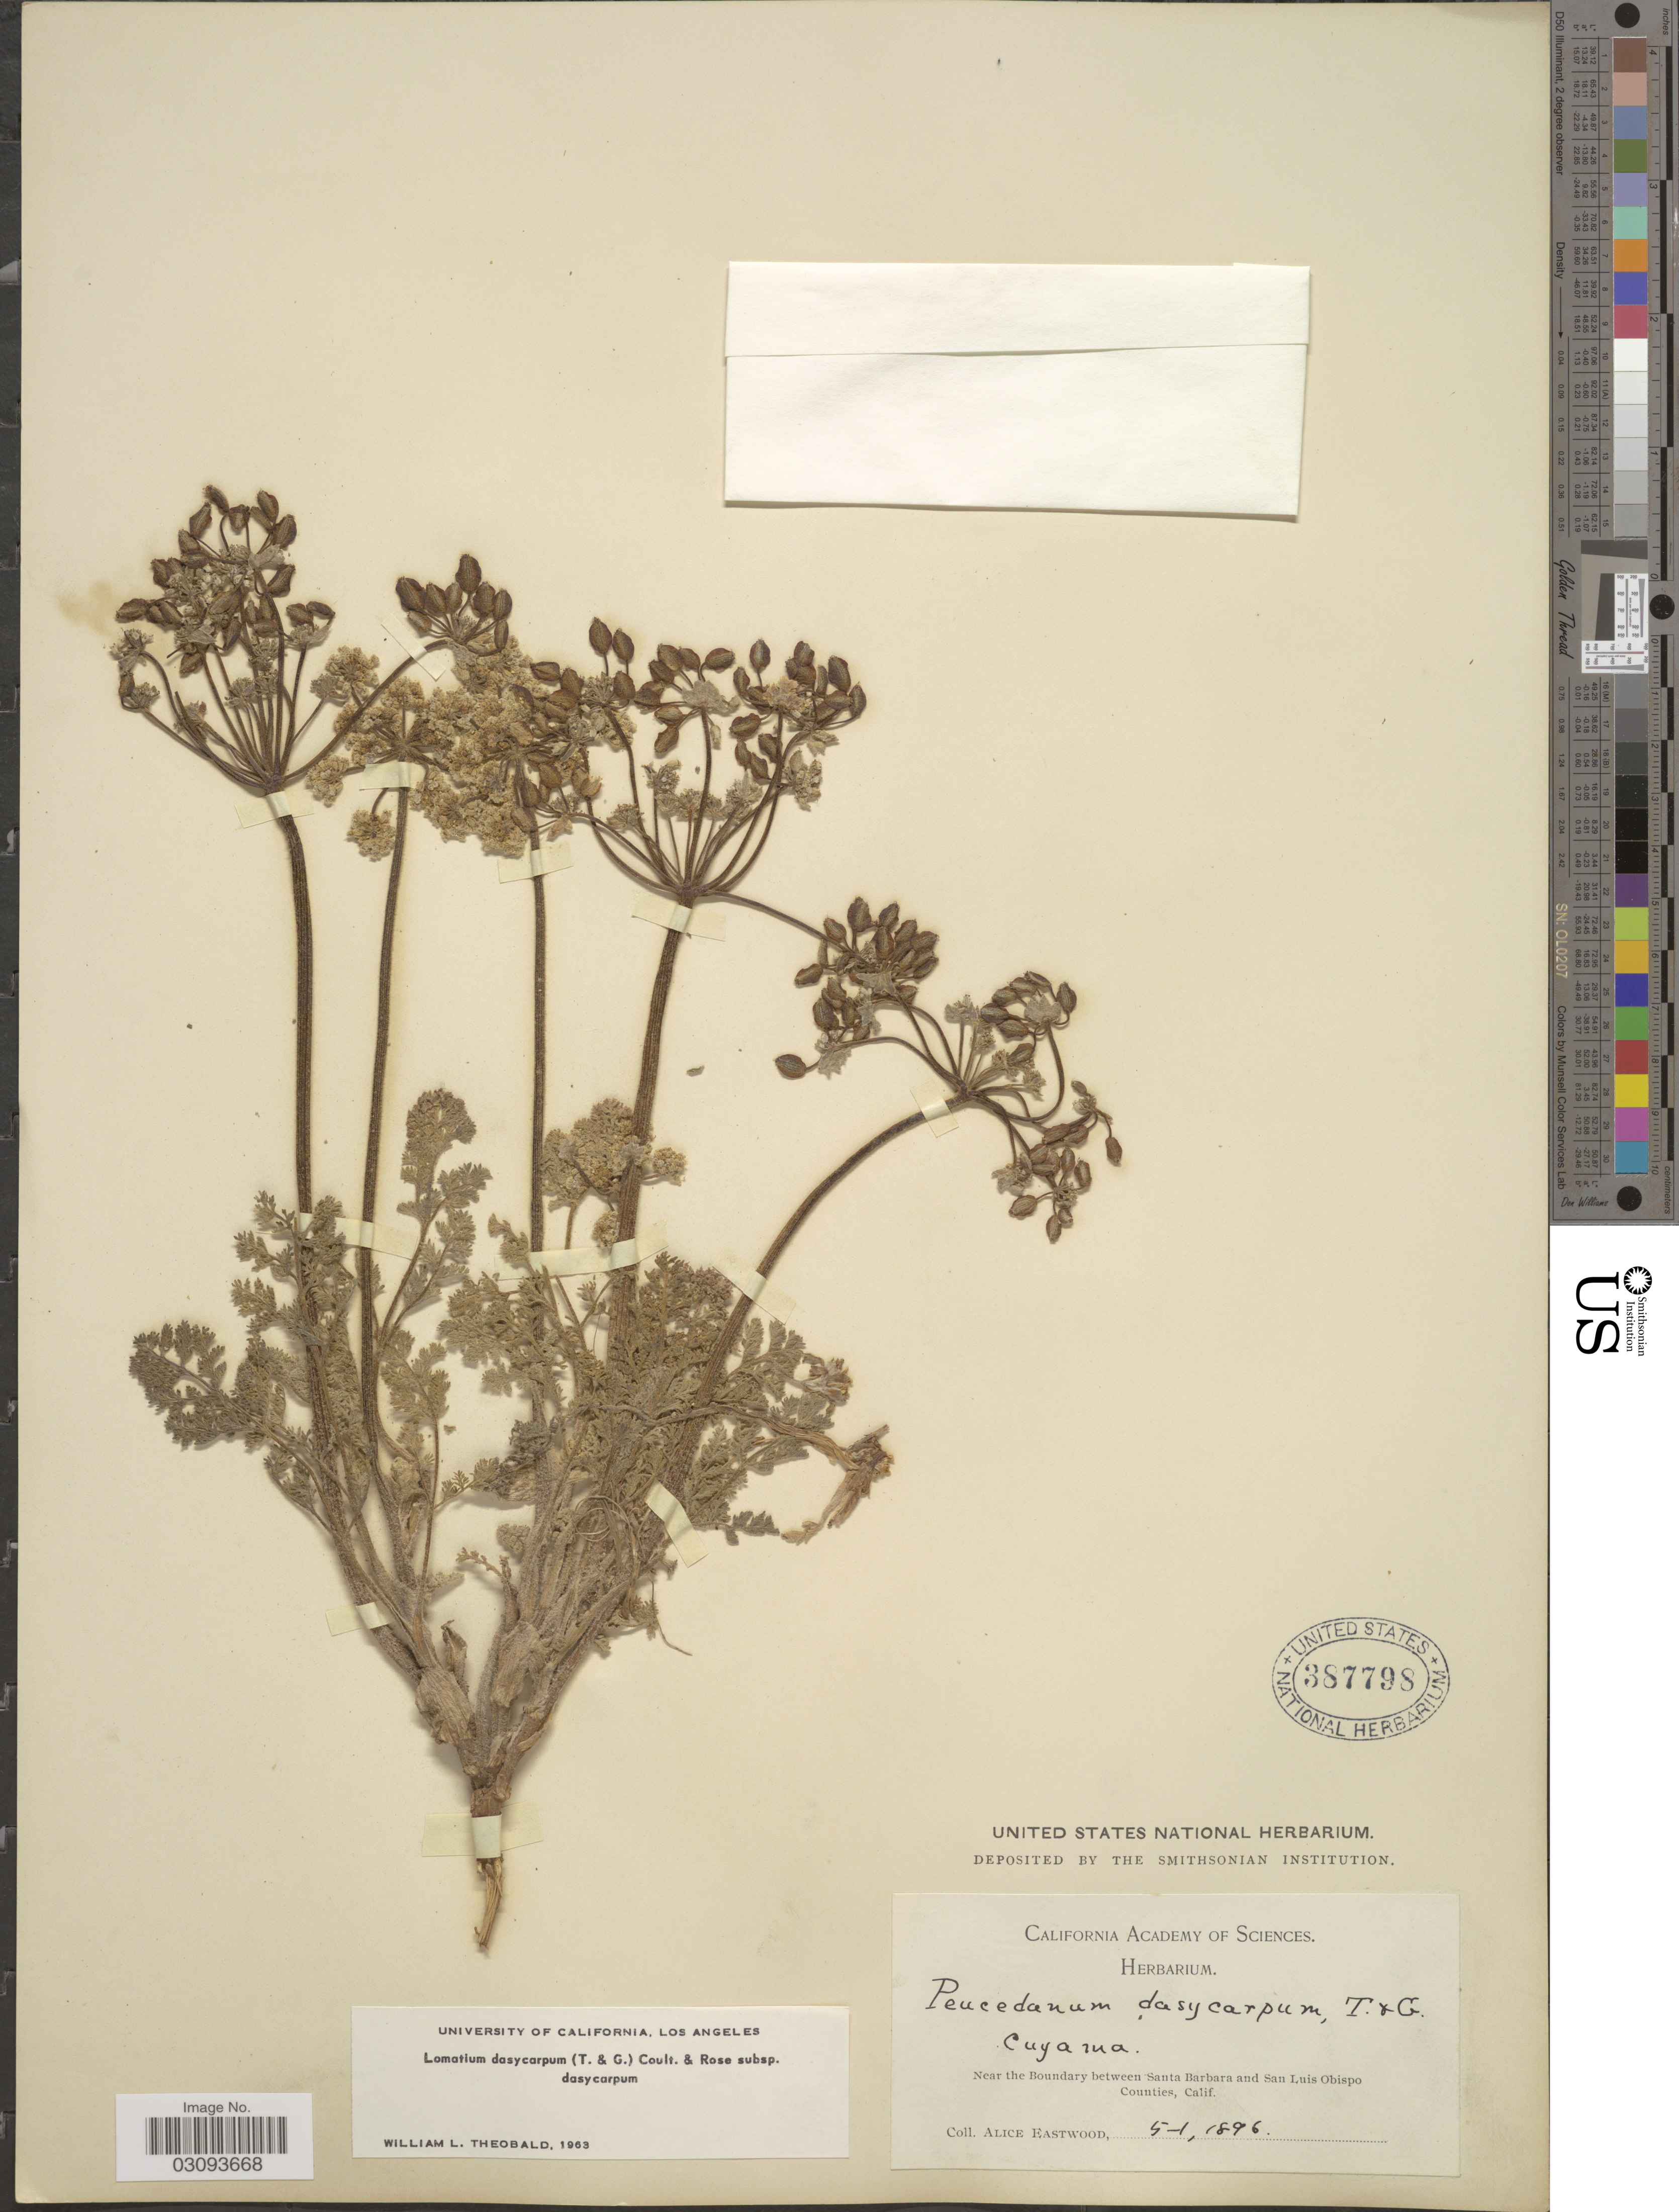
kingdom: Plantae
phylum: Tracheophyta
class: Magnoliopsida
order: Apiales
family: Apiaceae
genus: Lomatium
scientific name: Lomatium dasycarpum subsp. dasycarpum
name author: (Torr.) J.M. Coult. & Rose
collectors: A. Eastwood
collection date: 1896-05-01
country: United States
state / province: California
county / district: Santa Barbara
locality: Near the Boundary between Santa Barbara and San Luis Obispo Counties.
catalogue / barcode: US 387798